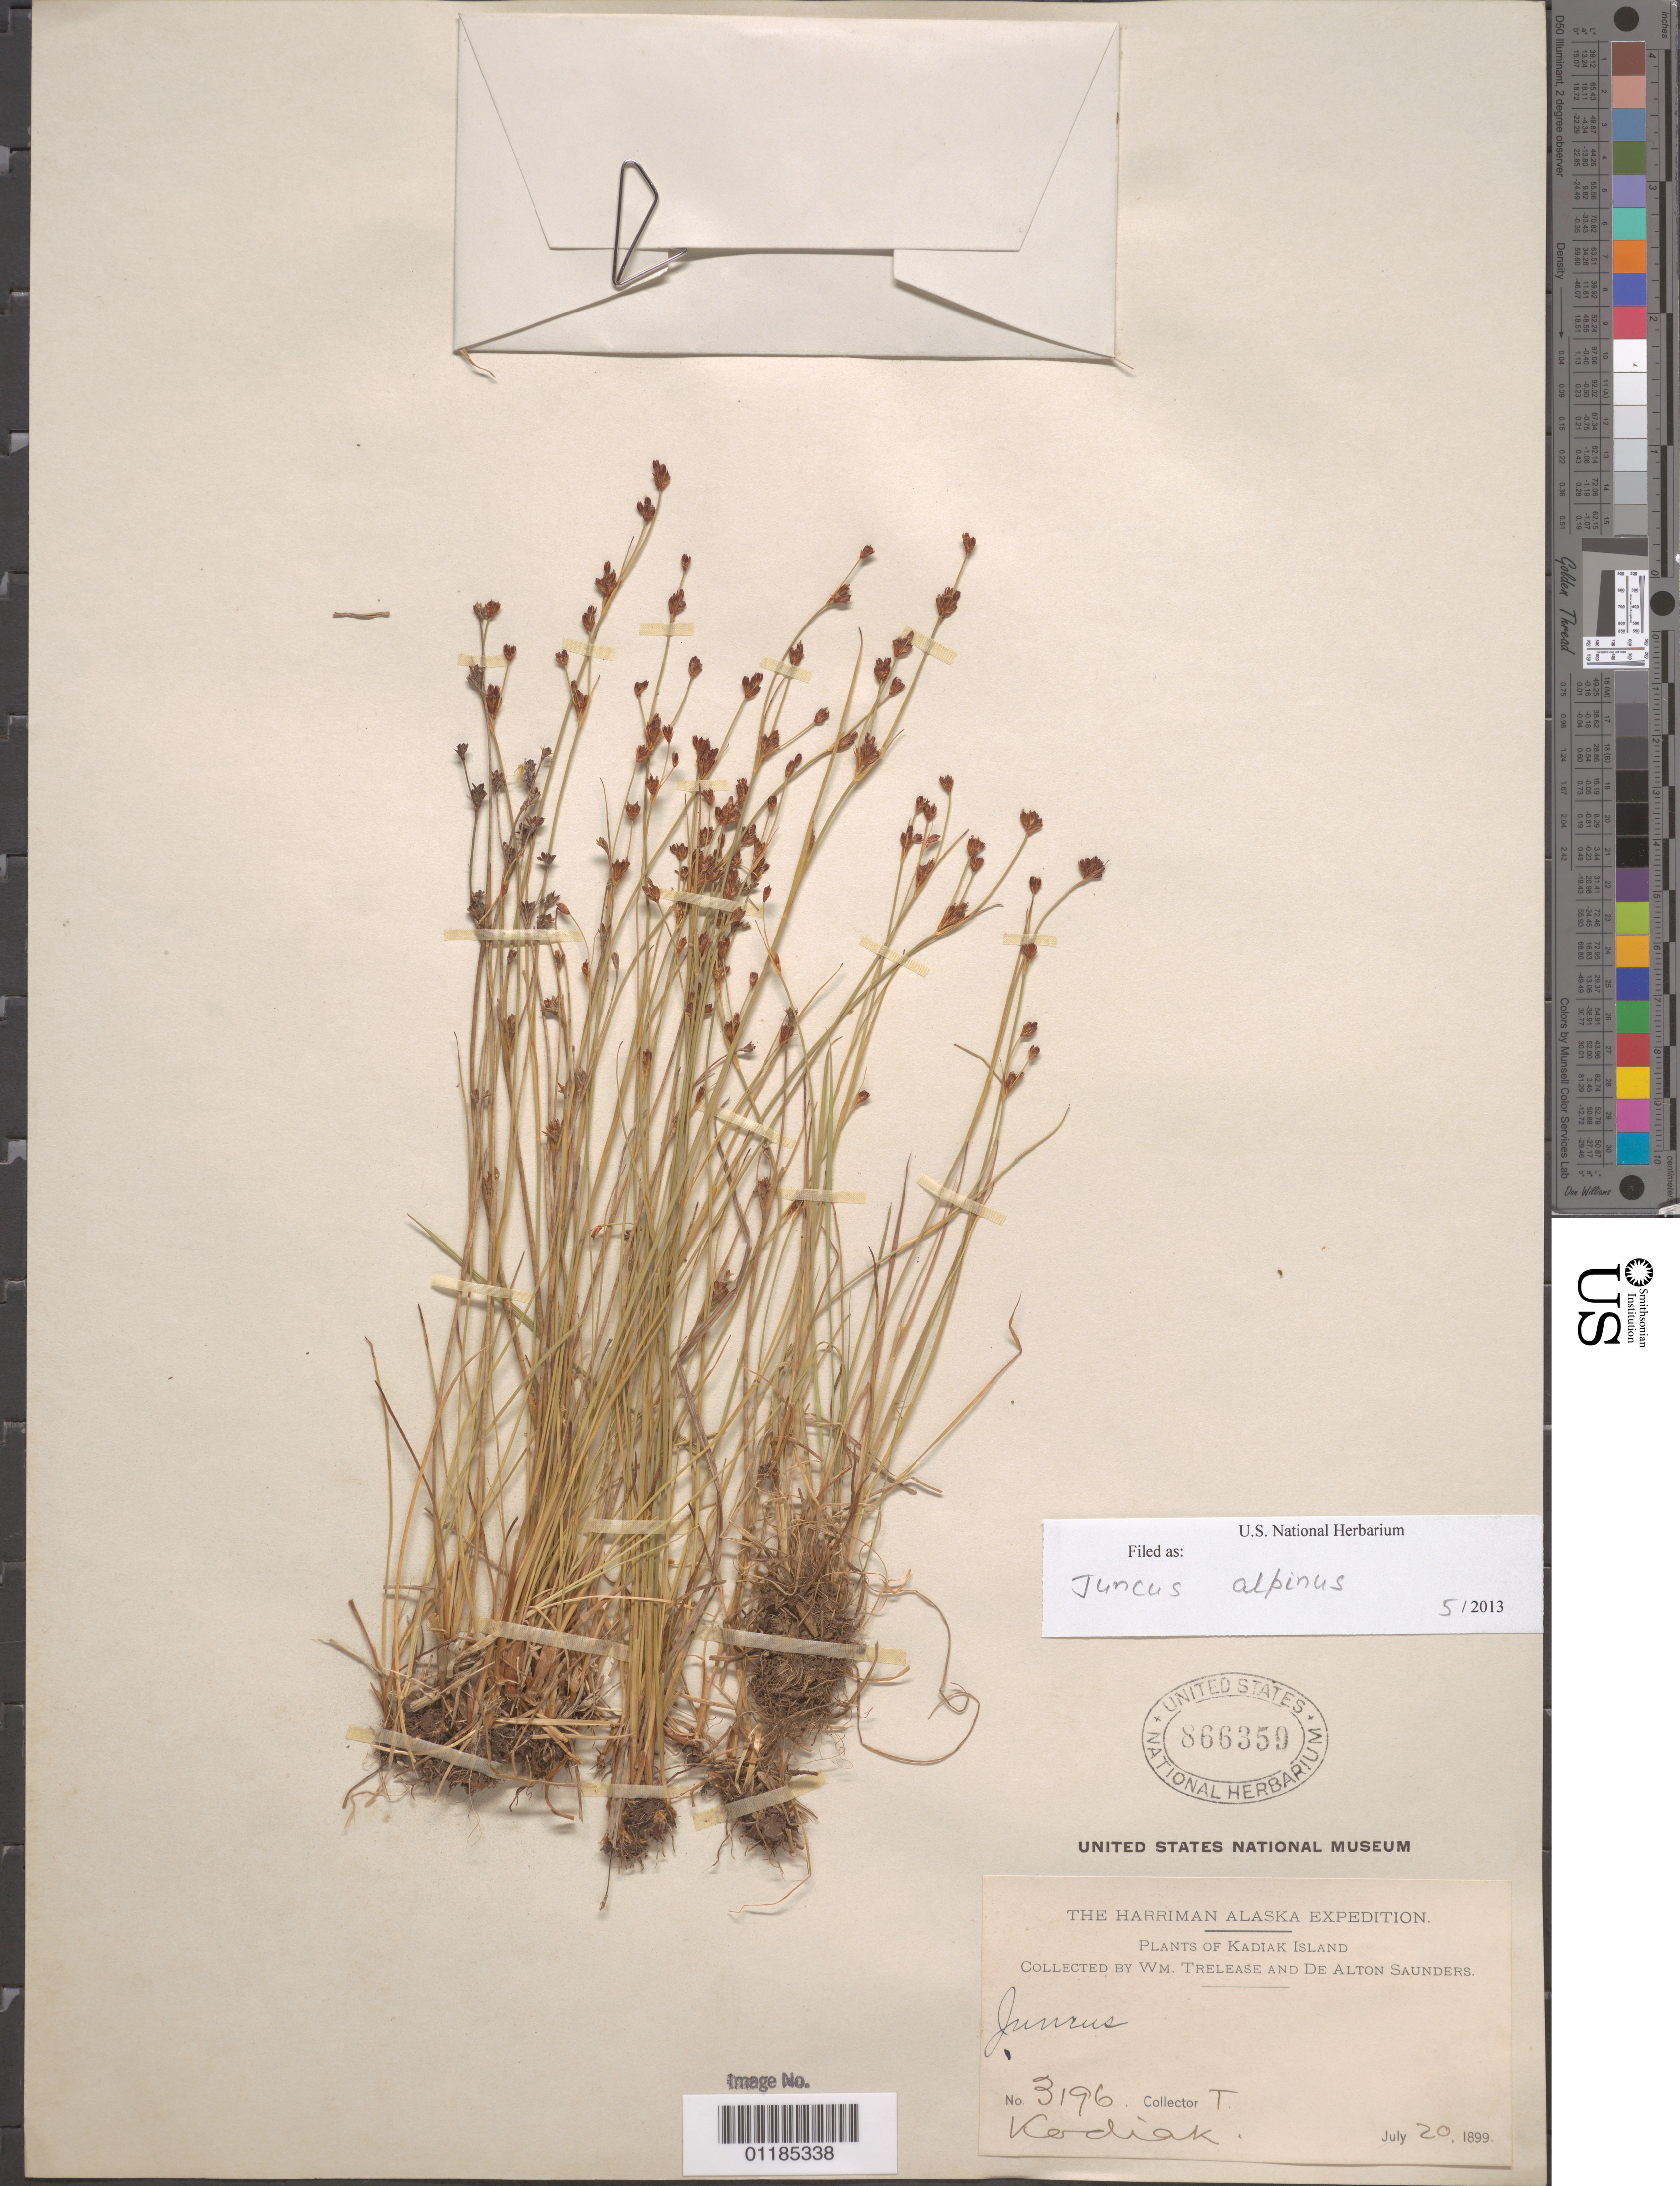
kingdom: Plantae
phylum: Tracheophyta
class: Liliopsida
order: Poales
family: Juncaceae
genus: Juncus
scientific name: Juncus alpinus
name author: Vill.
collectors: F. V. Coville & T. H. Kearney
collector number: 3196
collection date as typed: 20 Jul 1899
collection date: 1899-07-20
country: United States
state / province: Alaska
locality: Kodiak (as Kadiak)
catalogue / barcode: US 866359